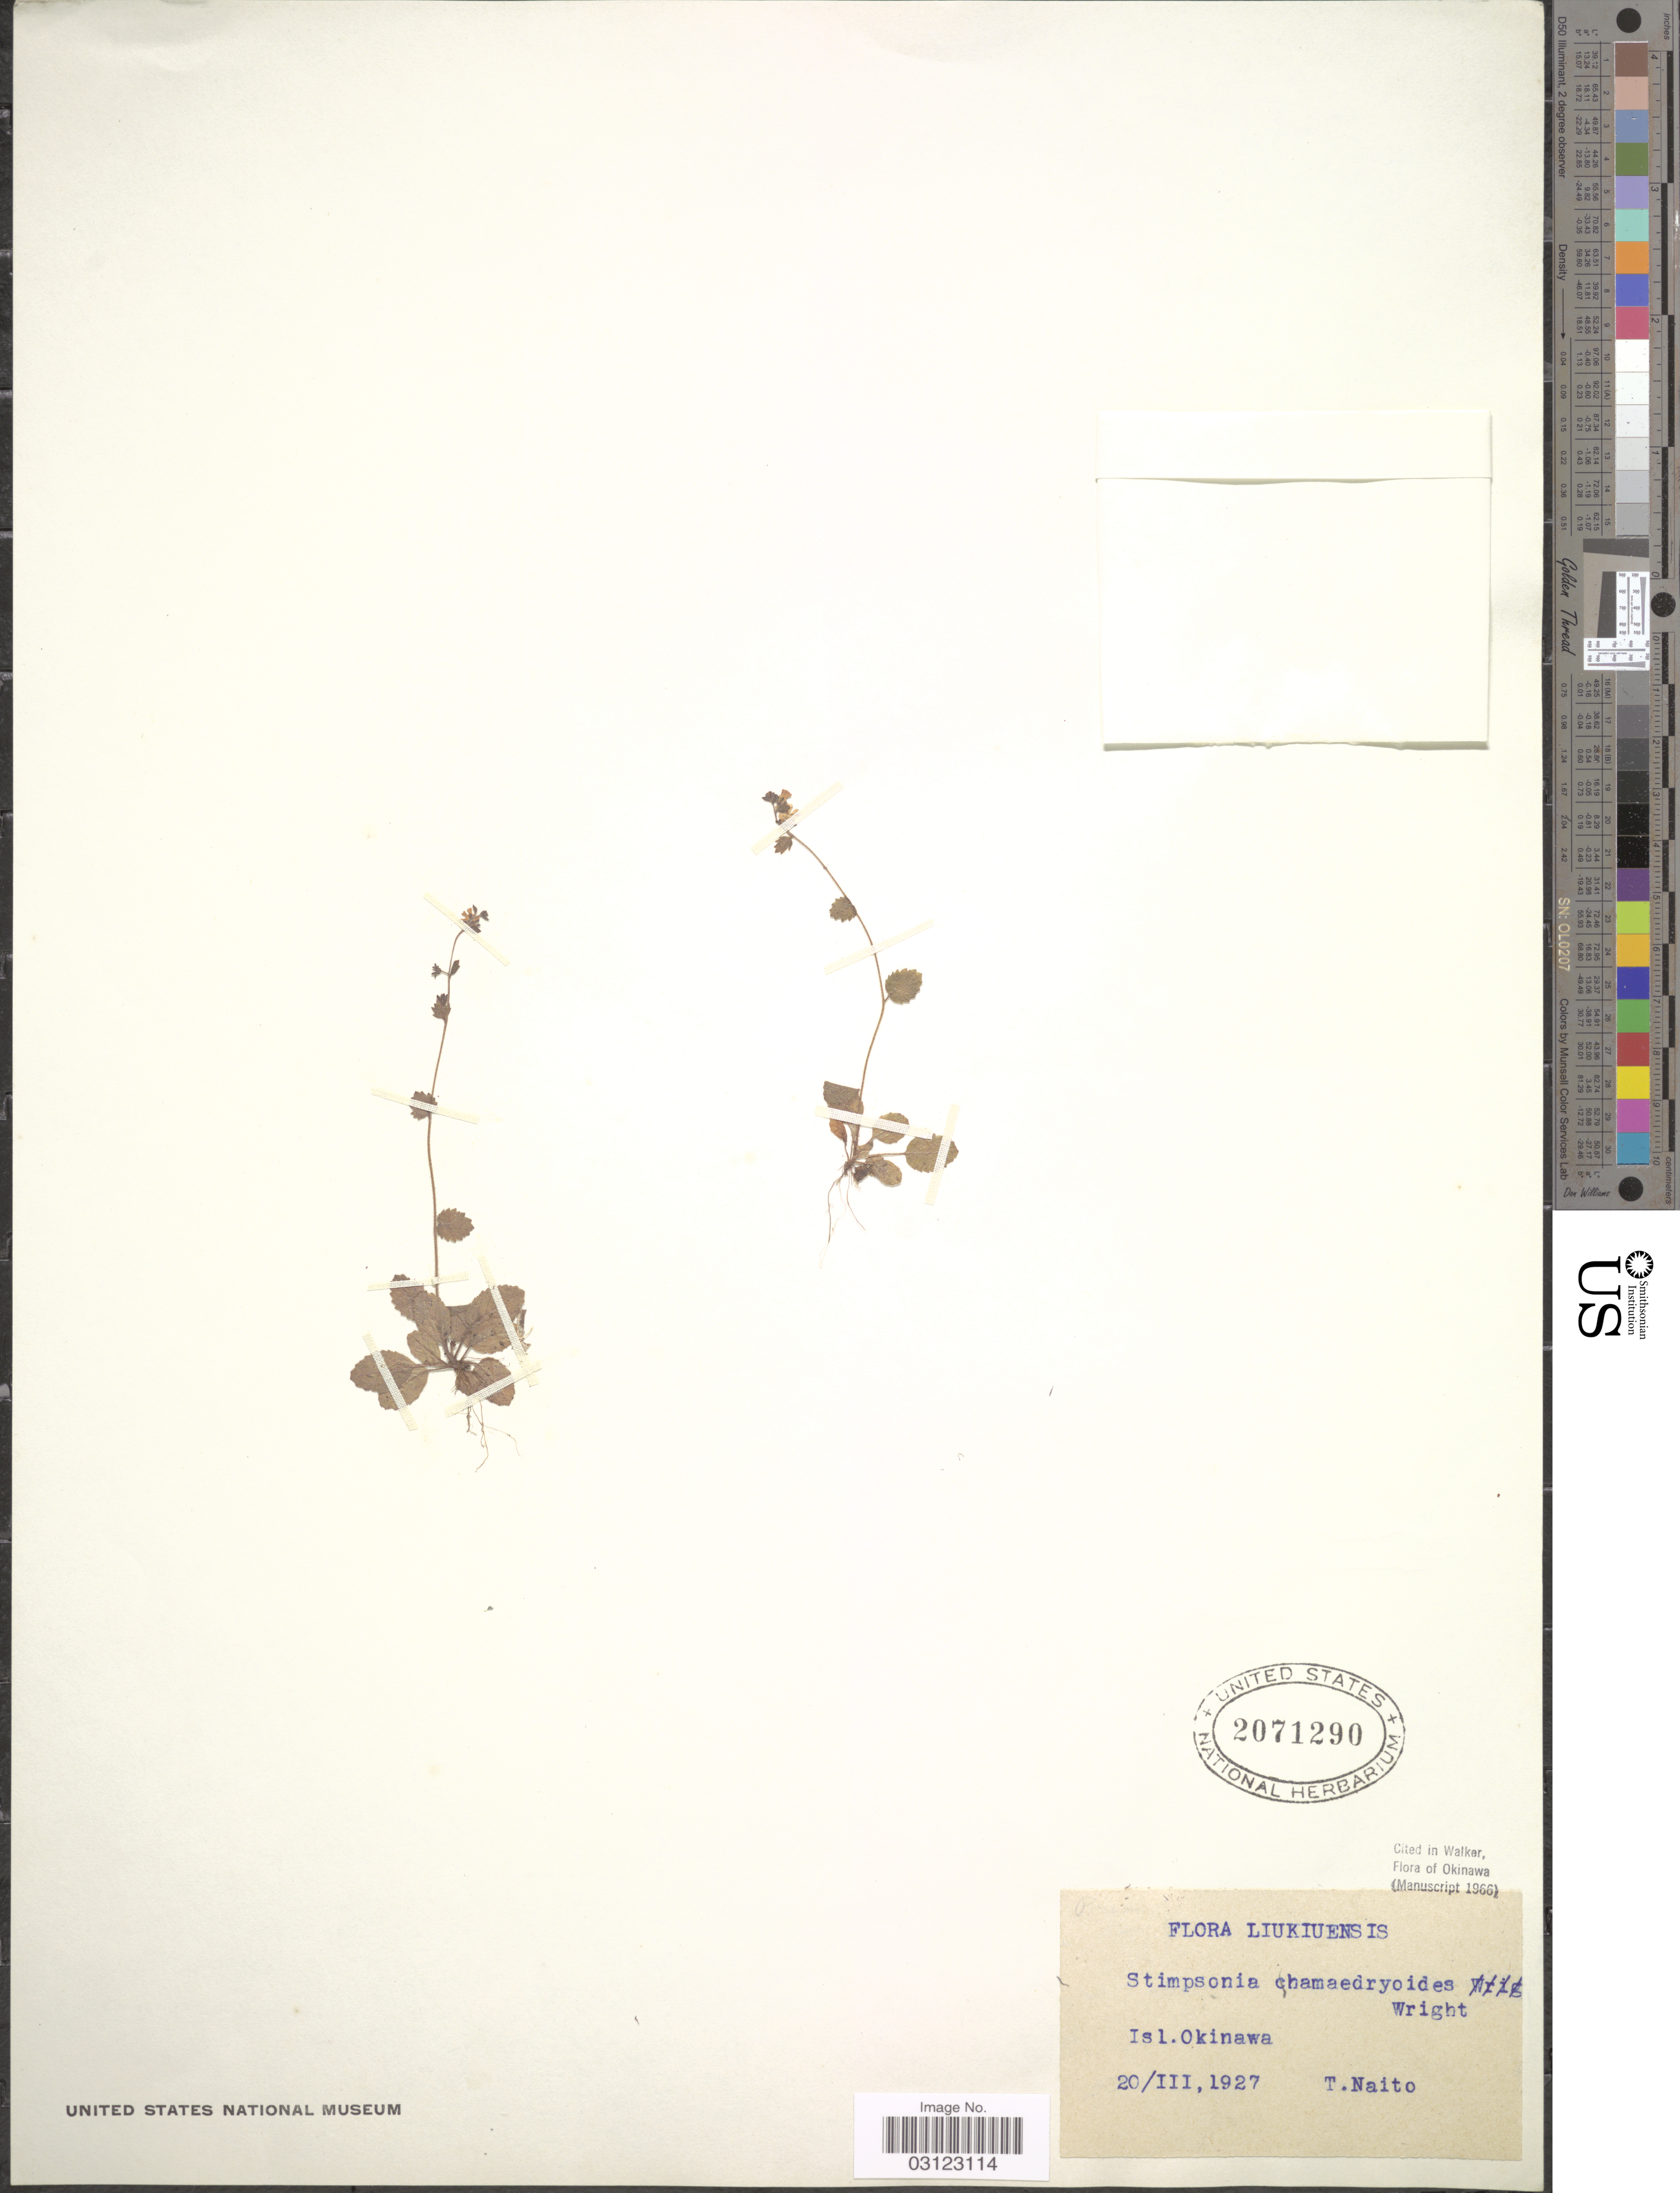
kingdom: Plantae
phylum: Tracheophyta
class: Magnoliopsida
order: Ericales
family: Primulaceae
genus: Stimpsonia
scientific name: Stimpsonia chamaedryoides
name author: C. Wright ex A. Gray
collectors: T. Naito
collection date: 1927-03-20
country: Japan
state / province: Okinawa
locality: Liukiuensis. Isl. Okinawa.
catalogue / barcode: US 2071290